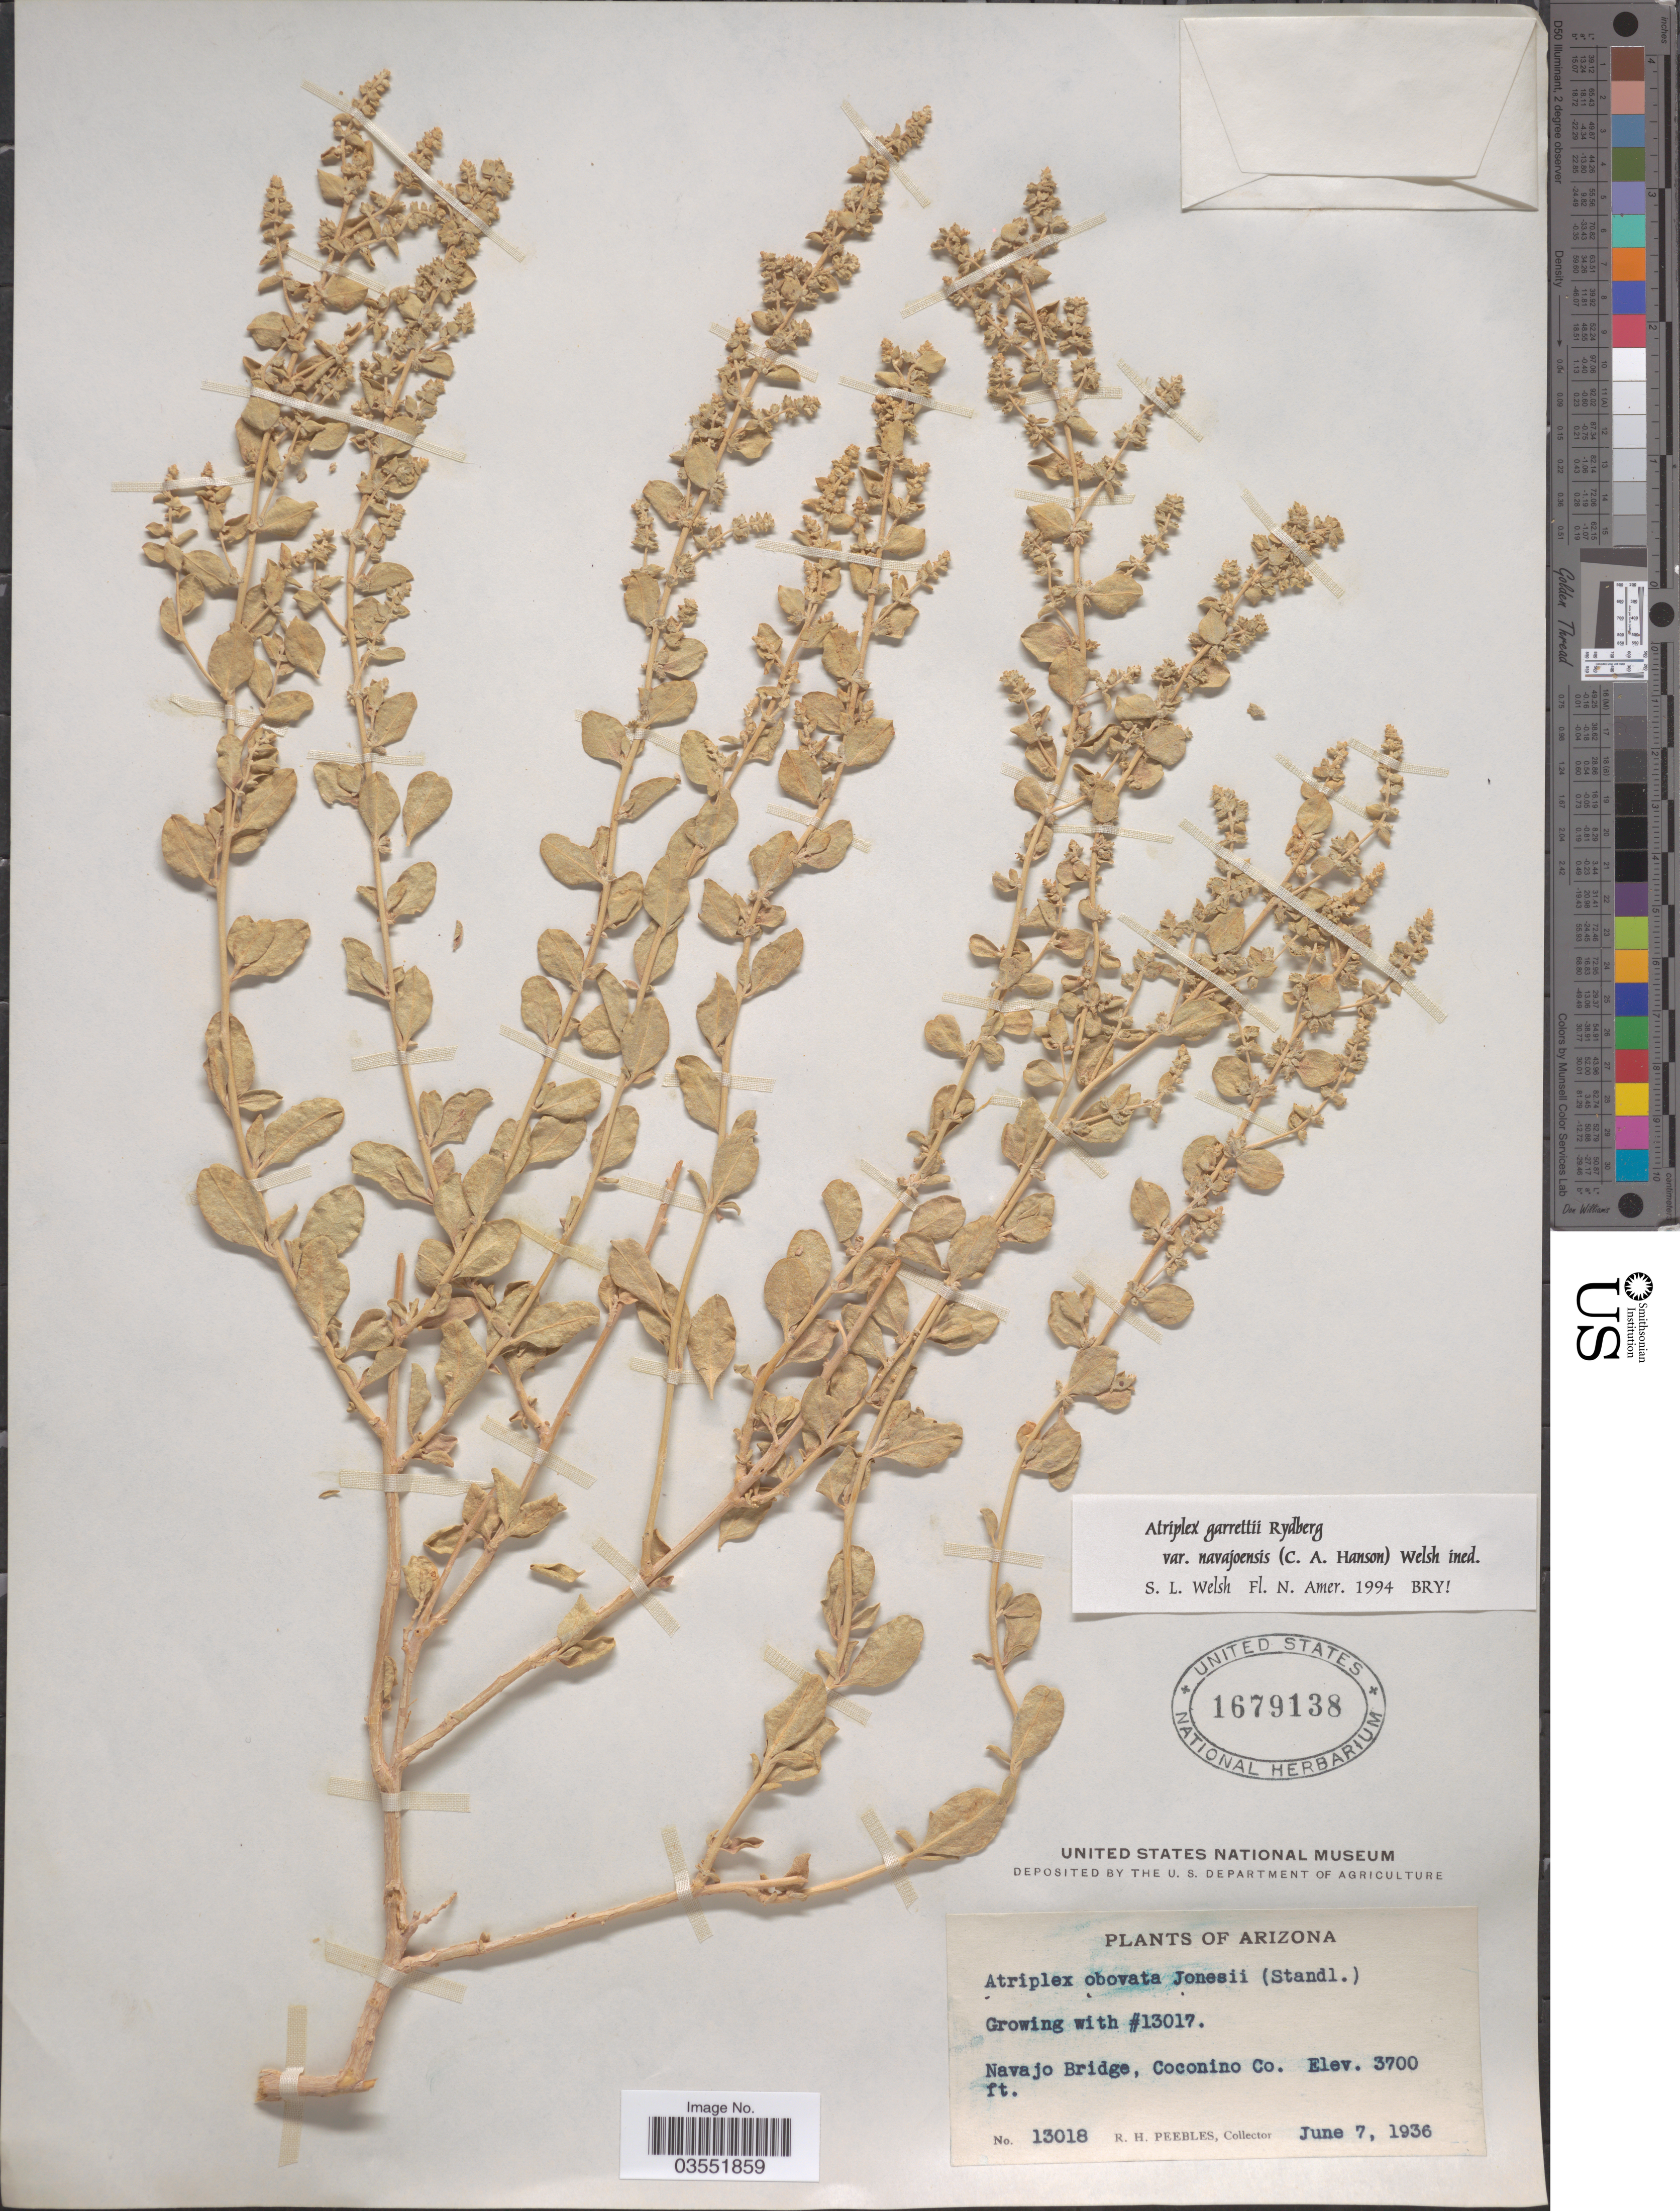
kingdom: Plantae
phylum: Tracheophyta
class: Magnoliopsida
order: Caryophyllales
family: Amaranthaceae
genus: Atriplex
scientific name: Atriplex garrettii var. navajoensis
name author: (C.A. Hanson) S.L. Welsh & Crompton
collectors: R. H. Peebles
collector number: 13018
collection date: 1936-06-07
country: United States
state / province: Arizona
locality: Navajo Bridge, Coconino Co.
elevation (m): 1128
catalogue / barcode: US 1679138